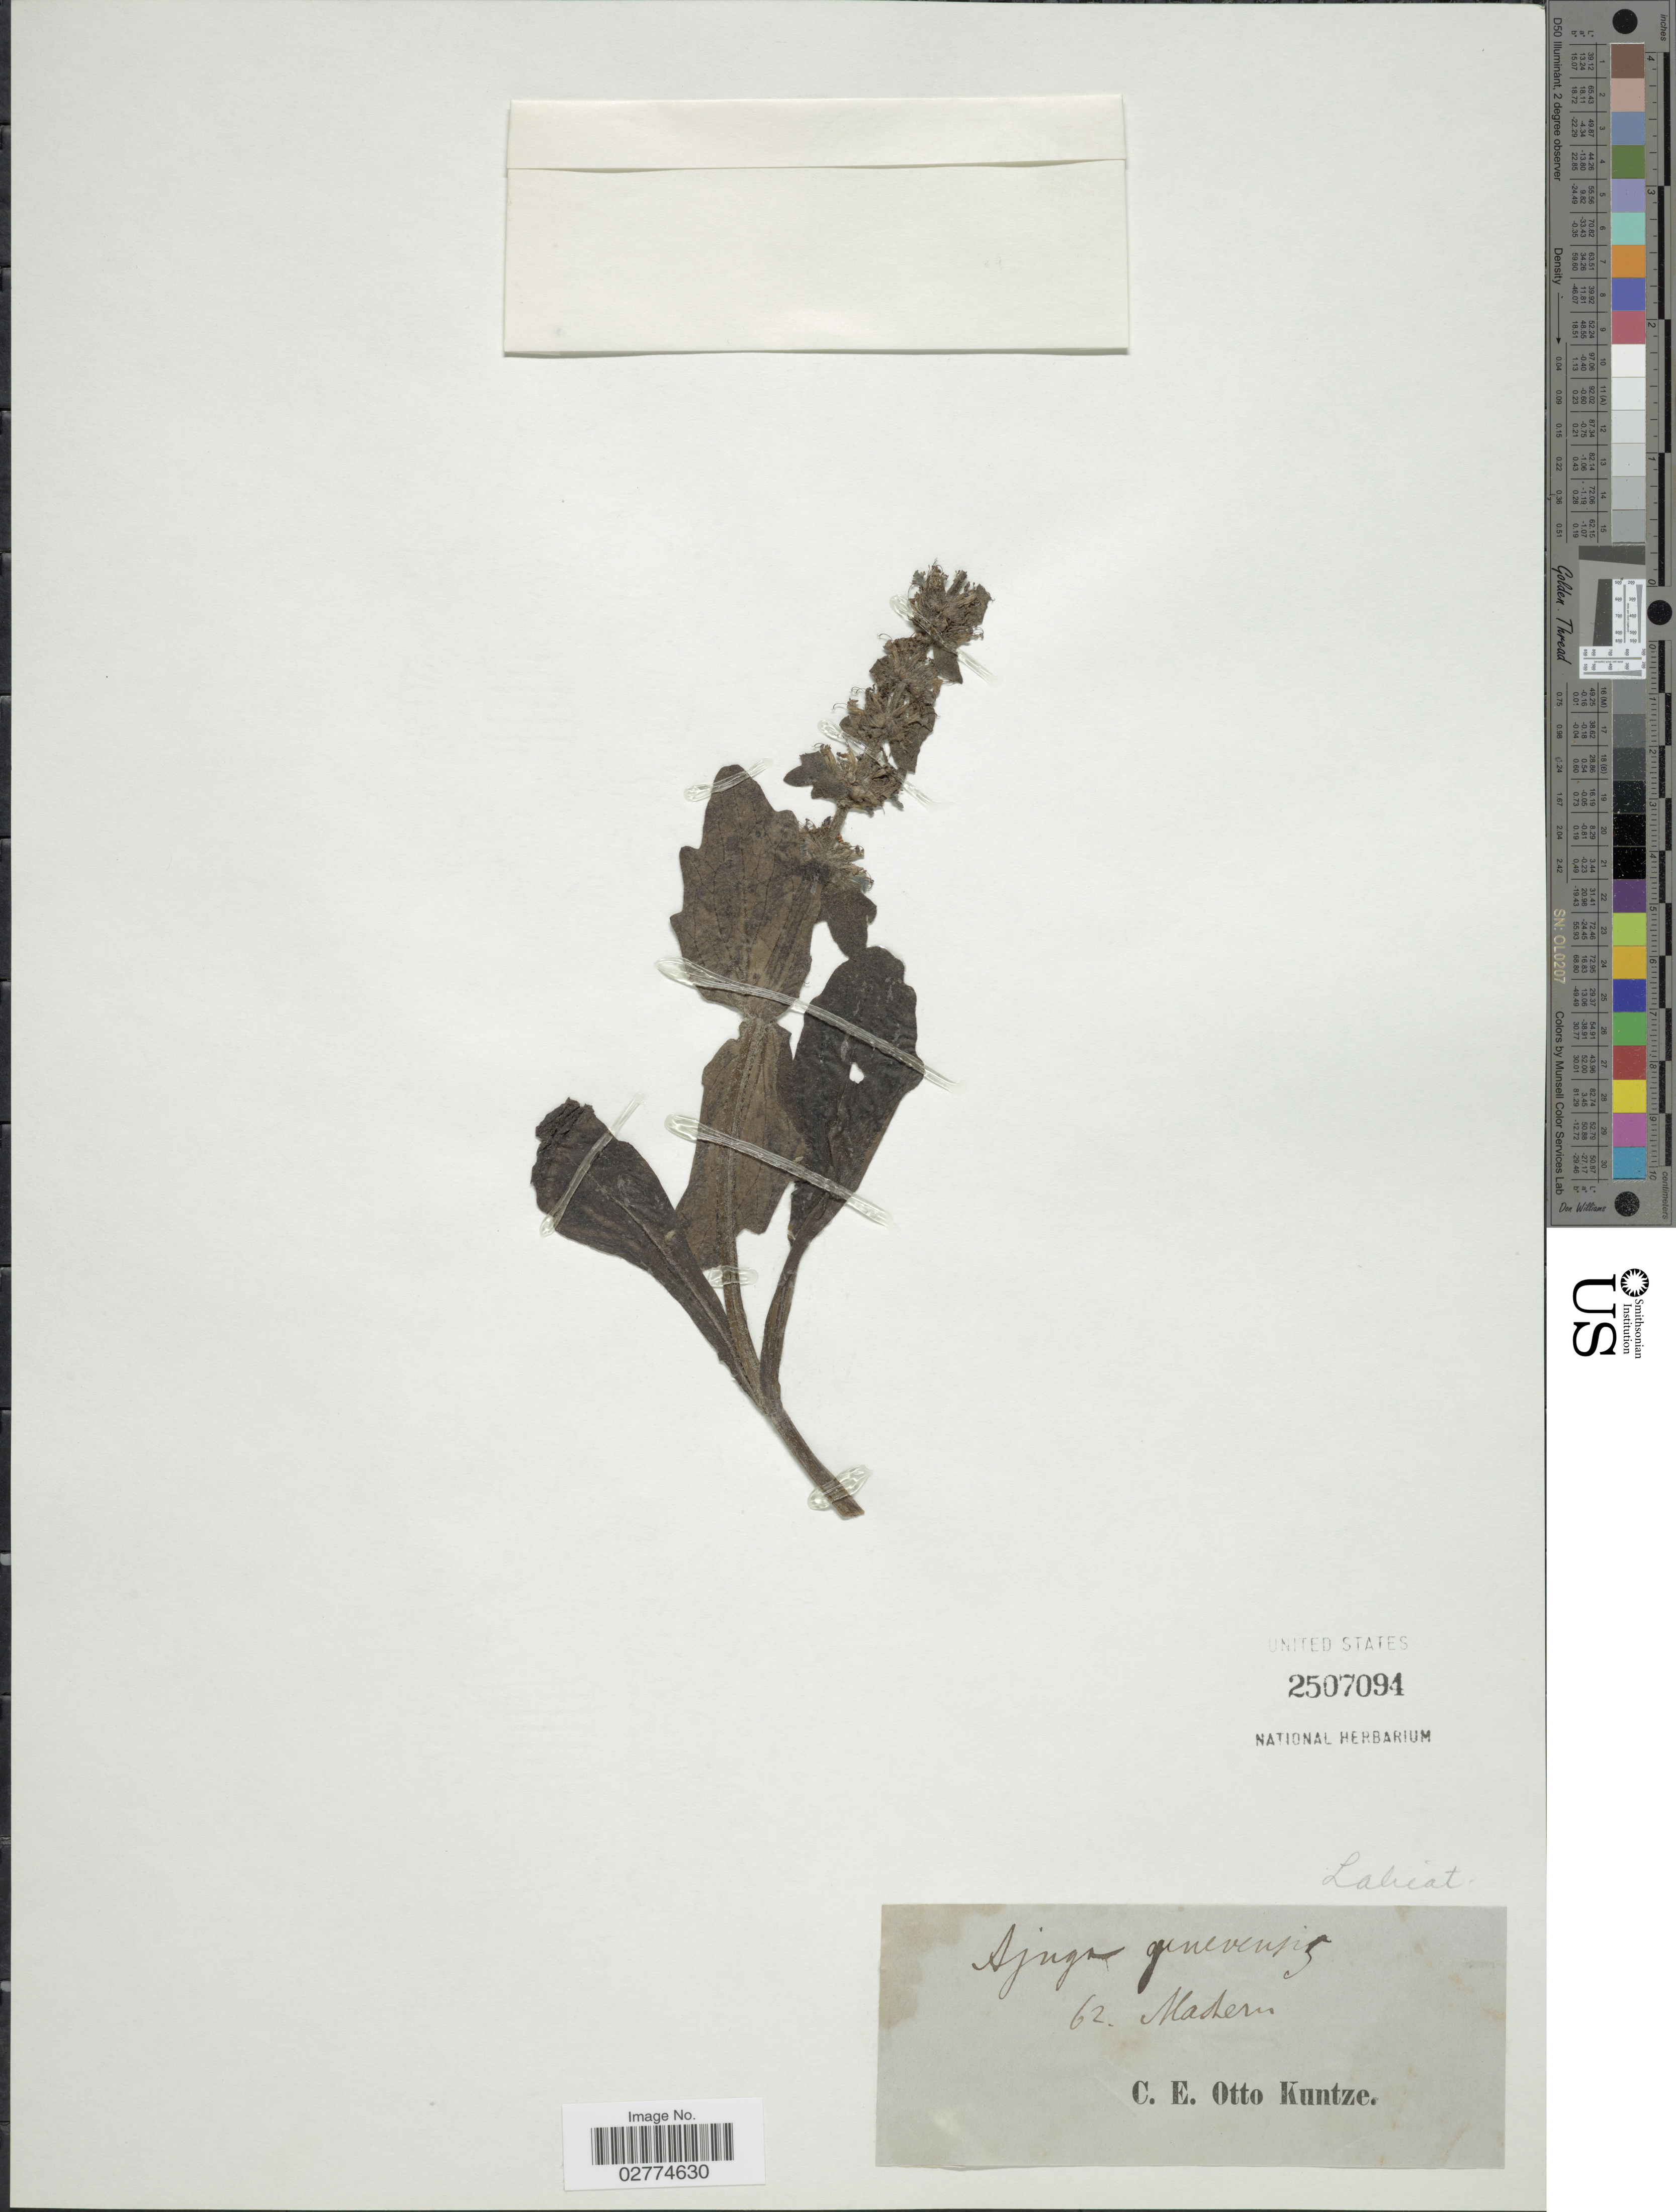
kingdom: Plantae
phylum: Tracheophyta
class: Magnoliopsida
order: Lamiales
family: Lamiaceae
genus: Ajuga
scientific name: Ajuga genevensis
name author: L.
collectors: C.E.O. Kuntze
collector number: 62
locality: Madern.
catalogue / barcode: US 2507094